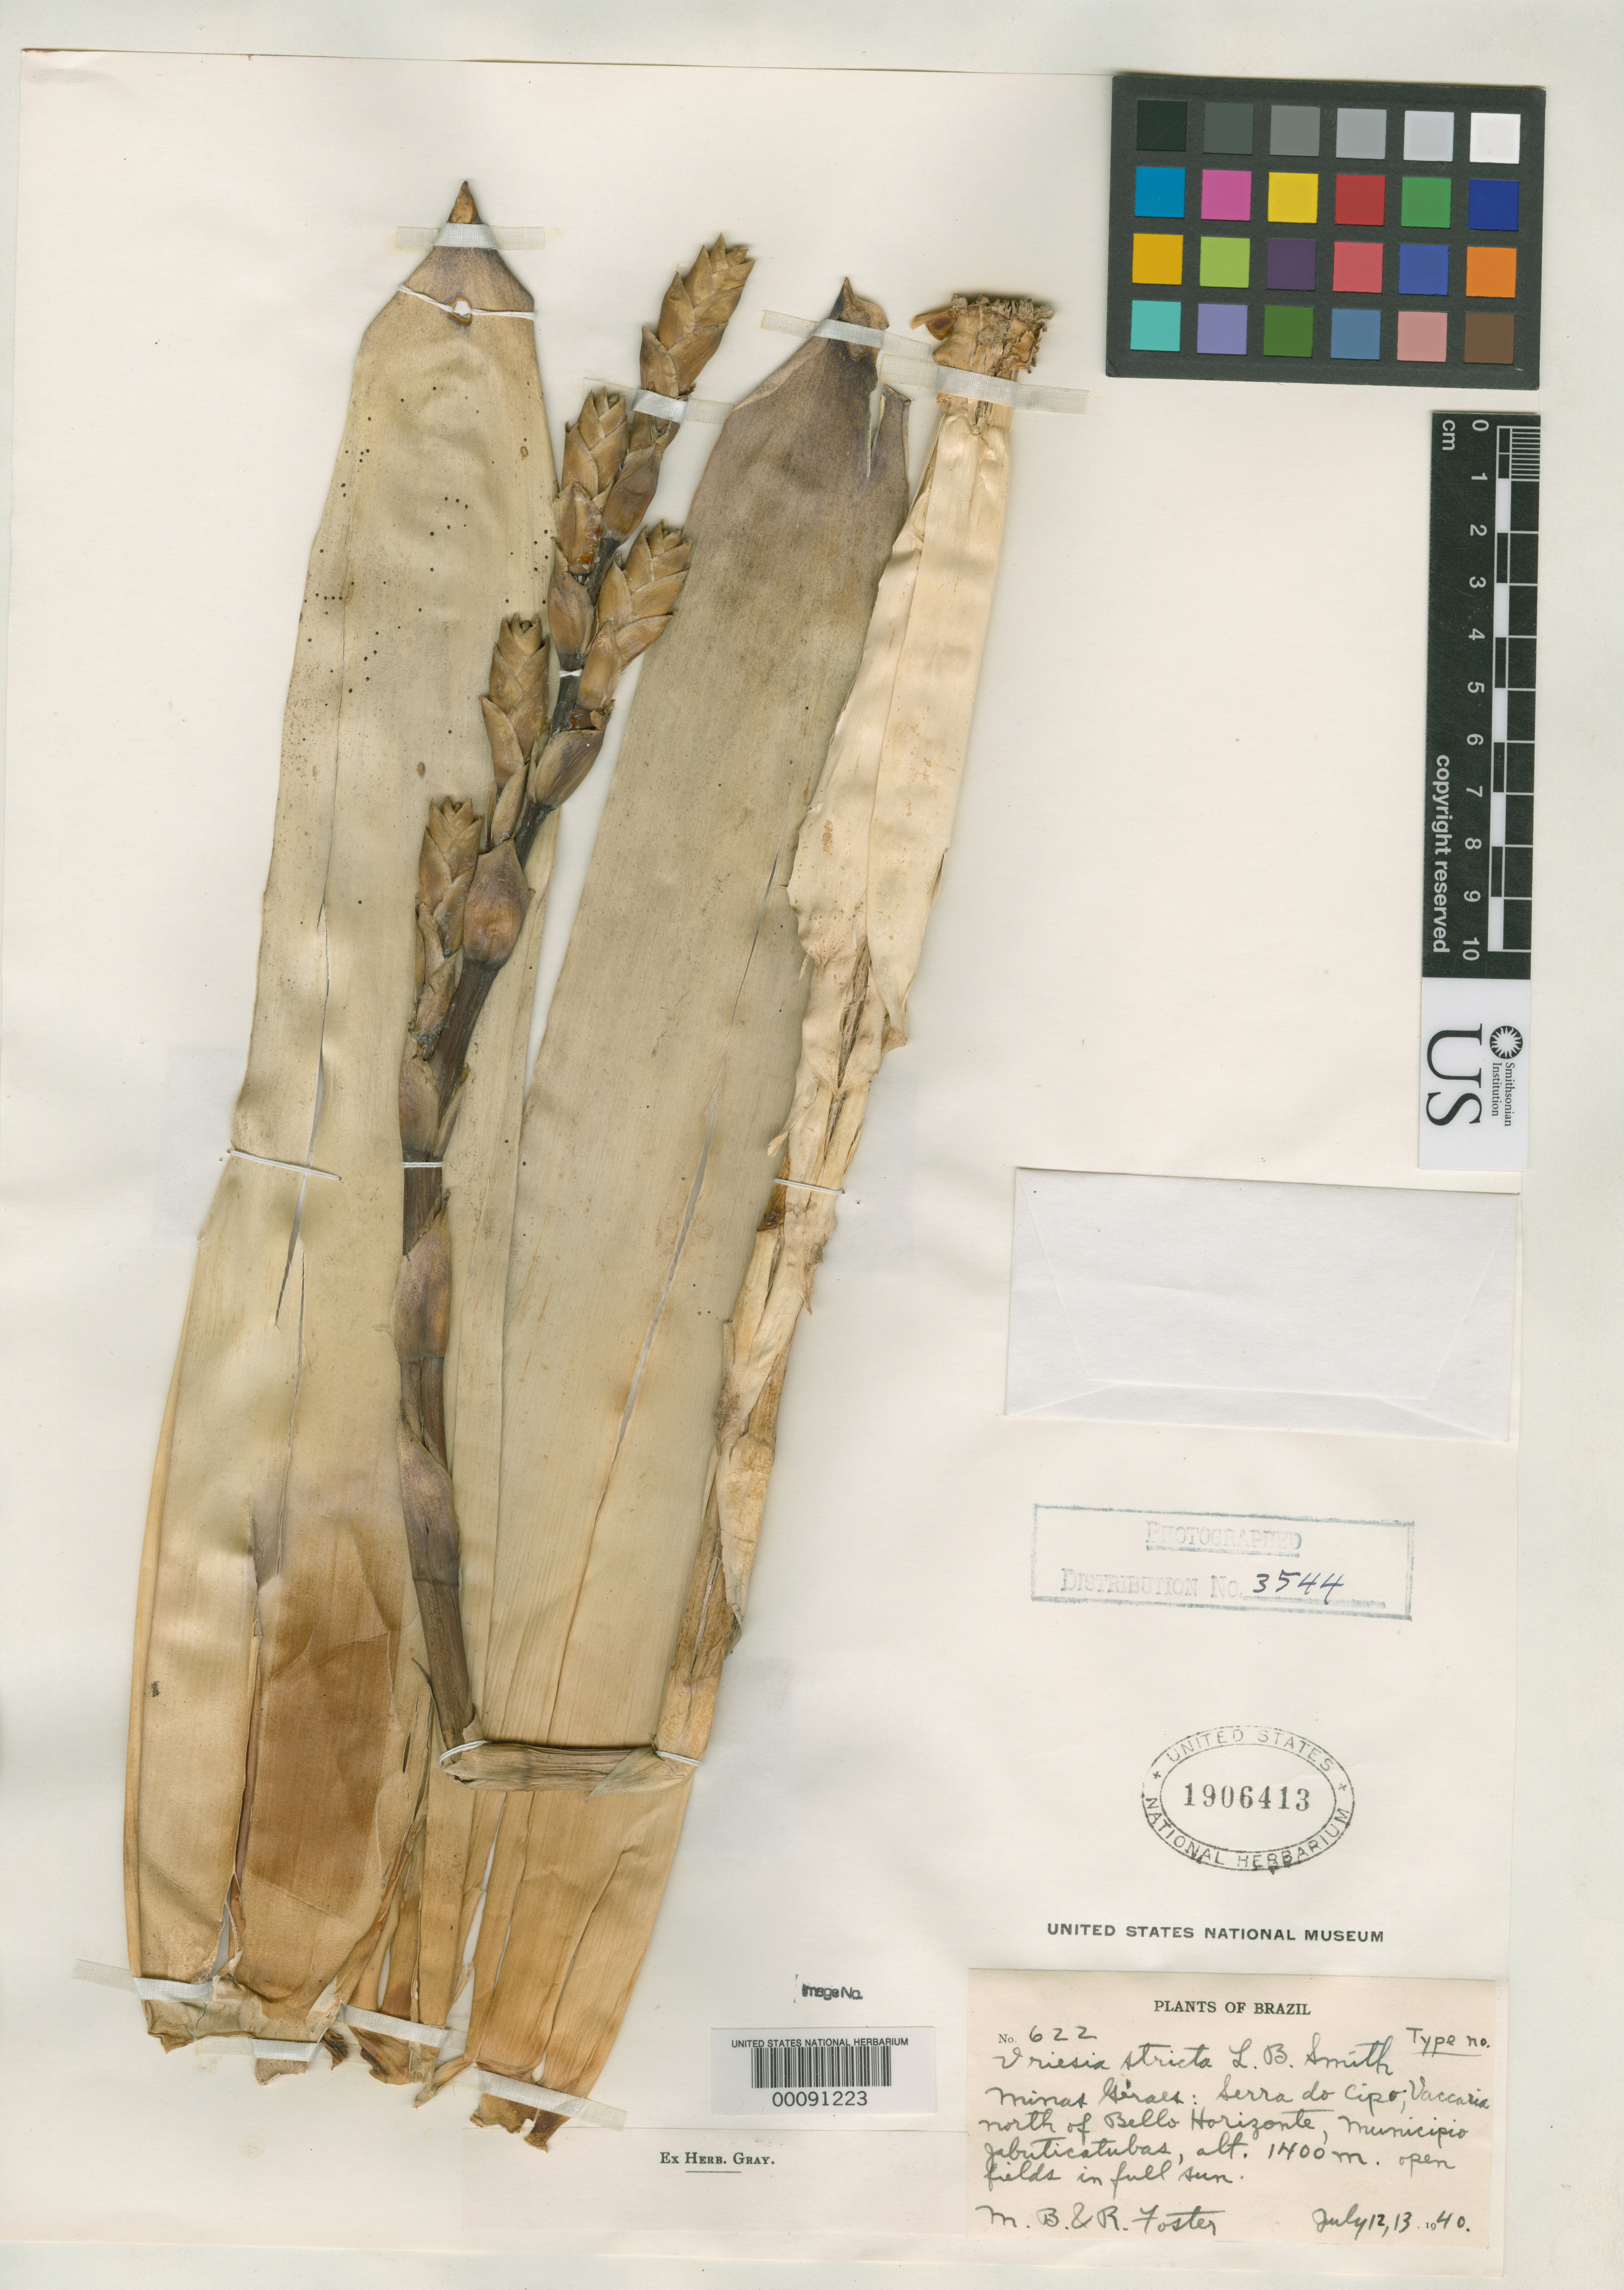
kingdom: Plantae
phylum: Tracheophyta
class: Liliopsida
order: Poales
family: Bromeliaceae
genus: Vriesea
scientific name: Vriesea stricta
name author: L.B. Sm.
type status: Isotype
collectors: M. B. Foster & R. C. Foster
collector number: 622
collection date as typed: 12 Jul 1940 to 13 Jul 1940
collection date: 1940-07-12/1940-07-13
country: Brazil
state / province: Minas Gerais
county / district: Jaboticatubas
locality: Serro do Cipo, Vacoria north of Belo Horizonte.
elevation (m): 1400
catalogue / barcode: US 1906413